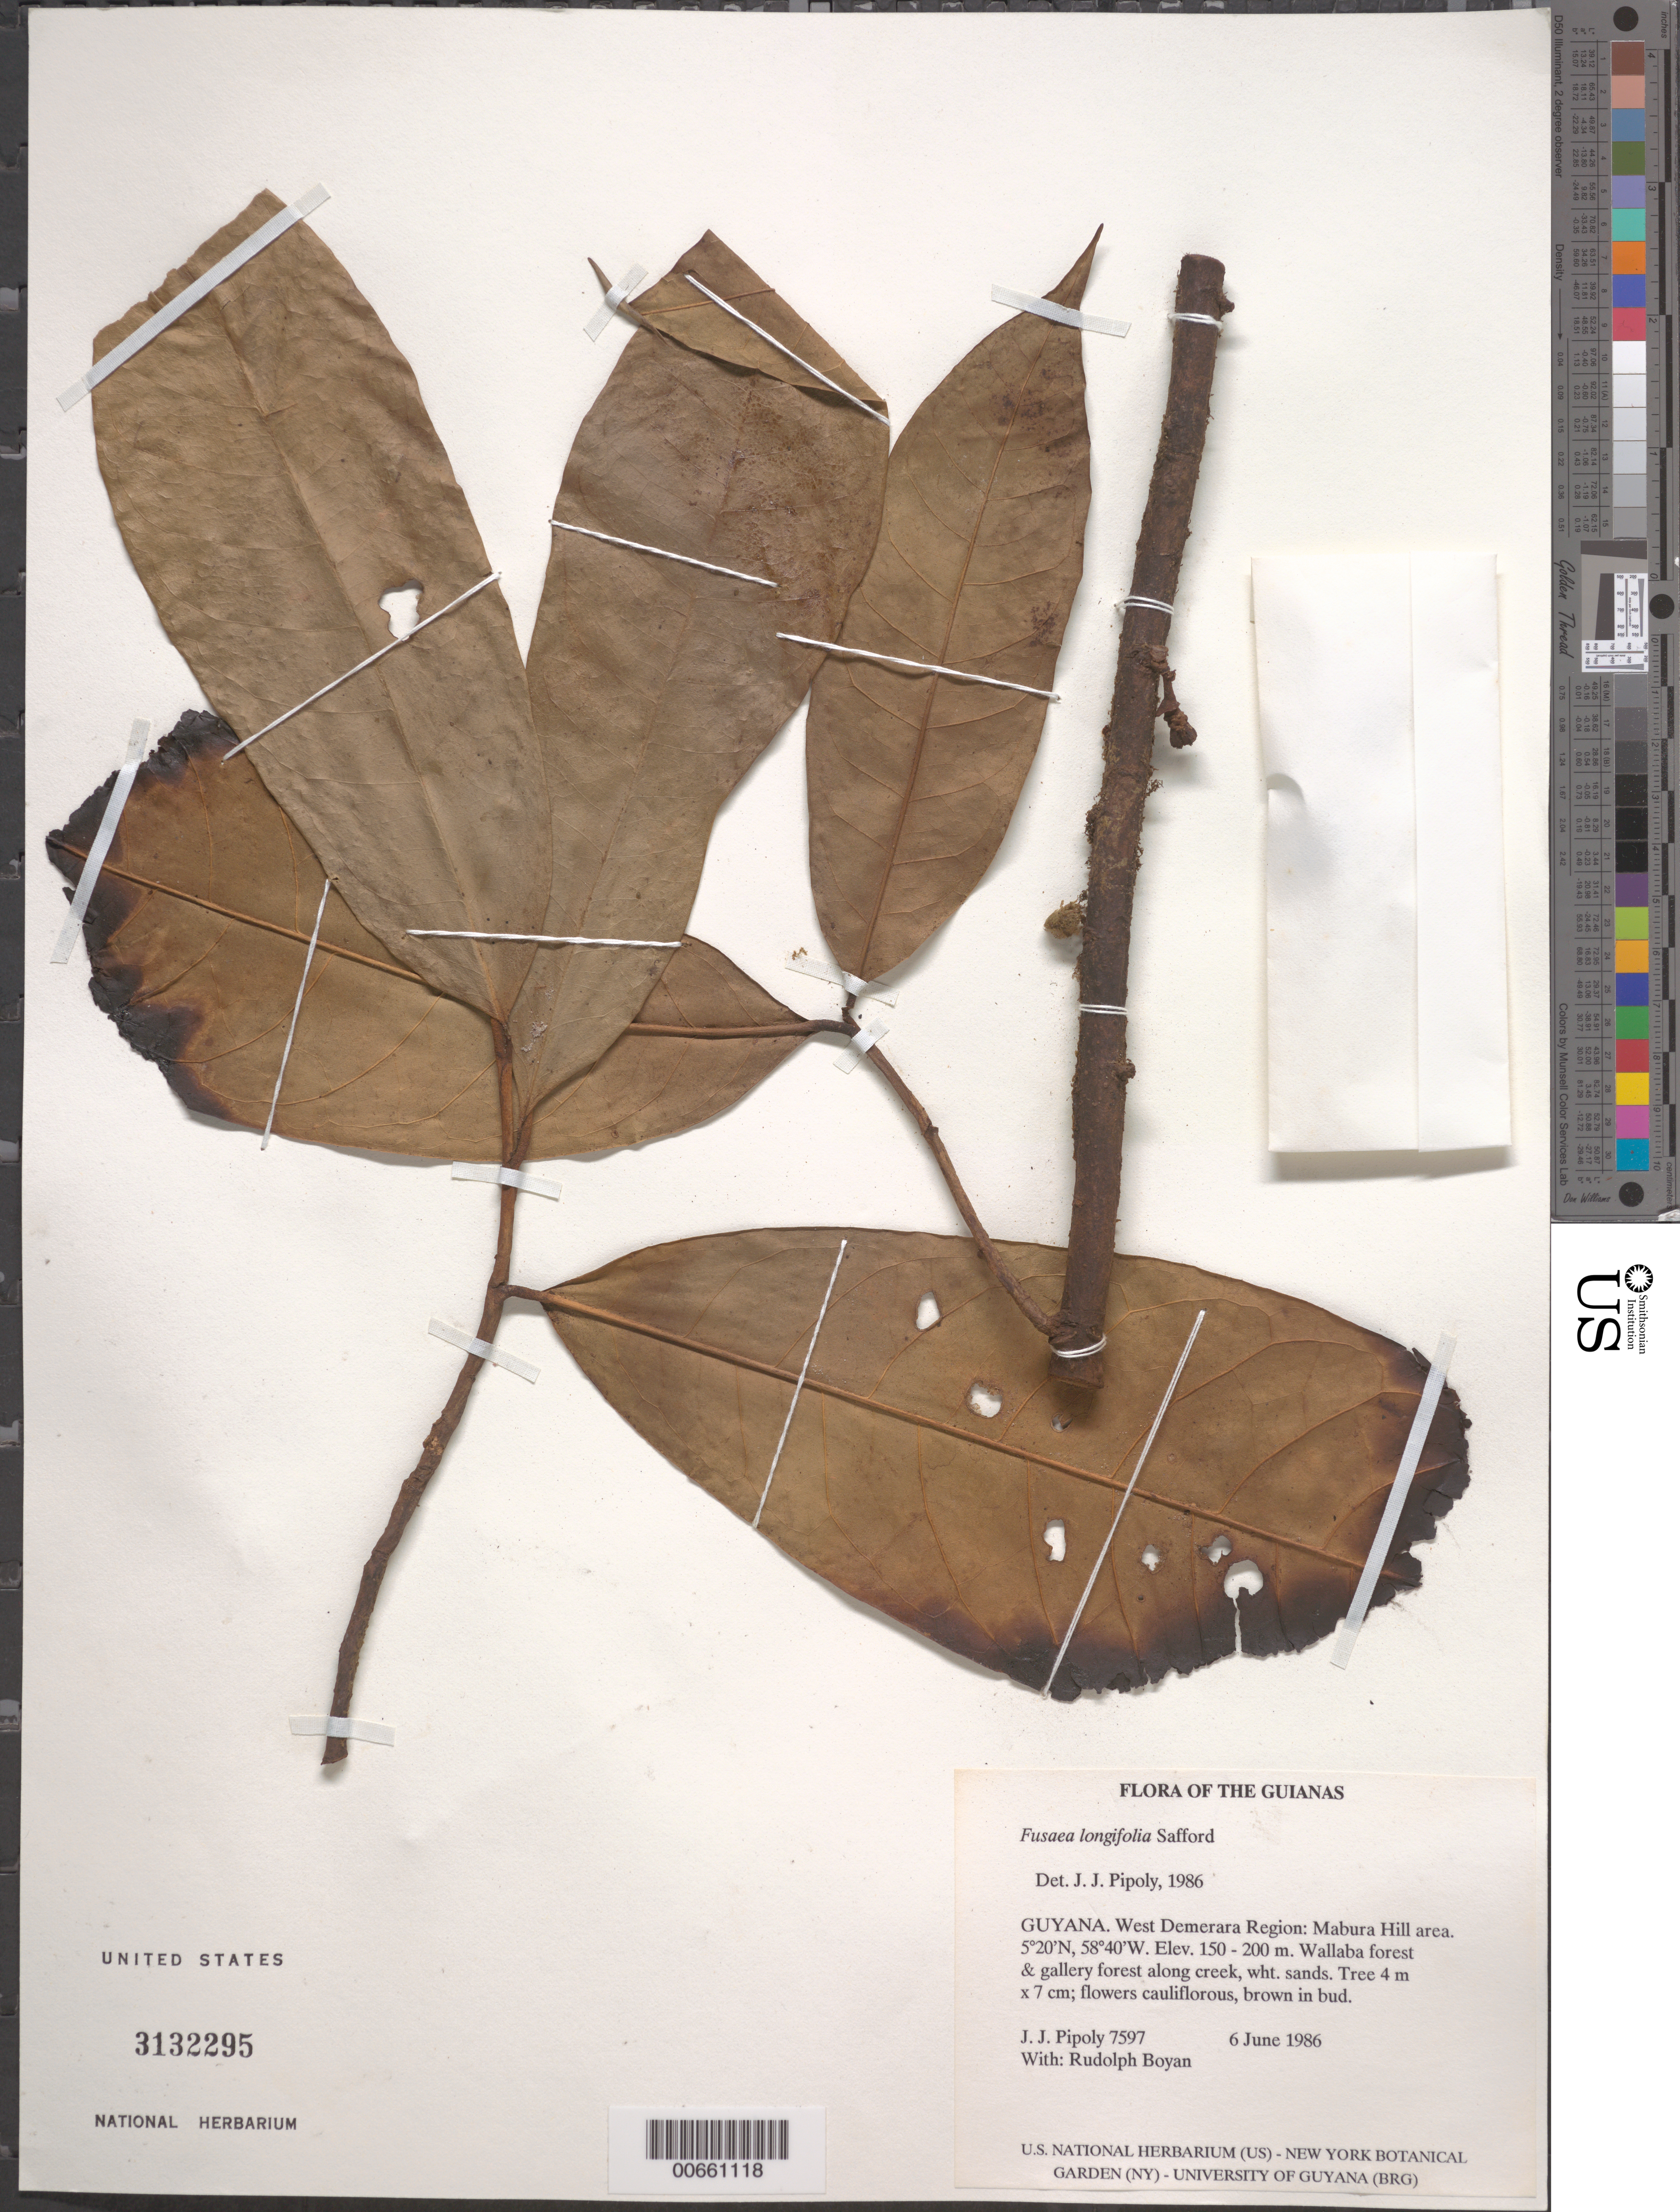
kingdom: Plantae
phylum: Tracheophyta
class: Magnoliopsida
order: Magnoliales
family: Annonaceae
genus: Fusaea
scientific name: Fusaea longifolia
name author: (Aubl.) Saff.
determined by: Pipoly, J. J., III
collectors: J. J. Pipoly & R. Boyan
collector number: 7597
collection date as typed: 6 June 1986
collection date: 1986-06-06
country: Guyana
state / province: U. Demerara-Berbice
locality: Mabura Hill area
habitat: Wallaba forest & gallery forest along creek, white sands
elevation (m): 150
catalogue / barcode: US 3132295